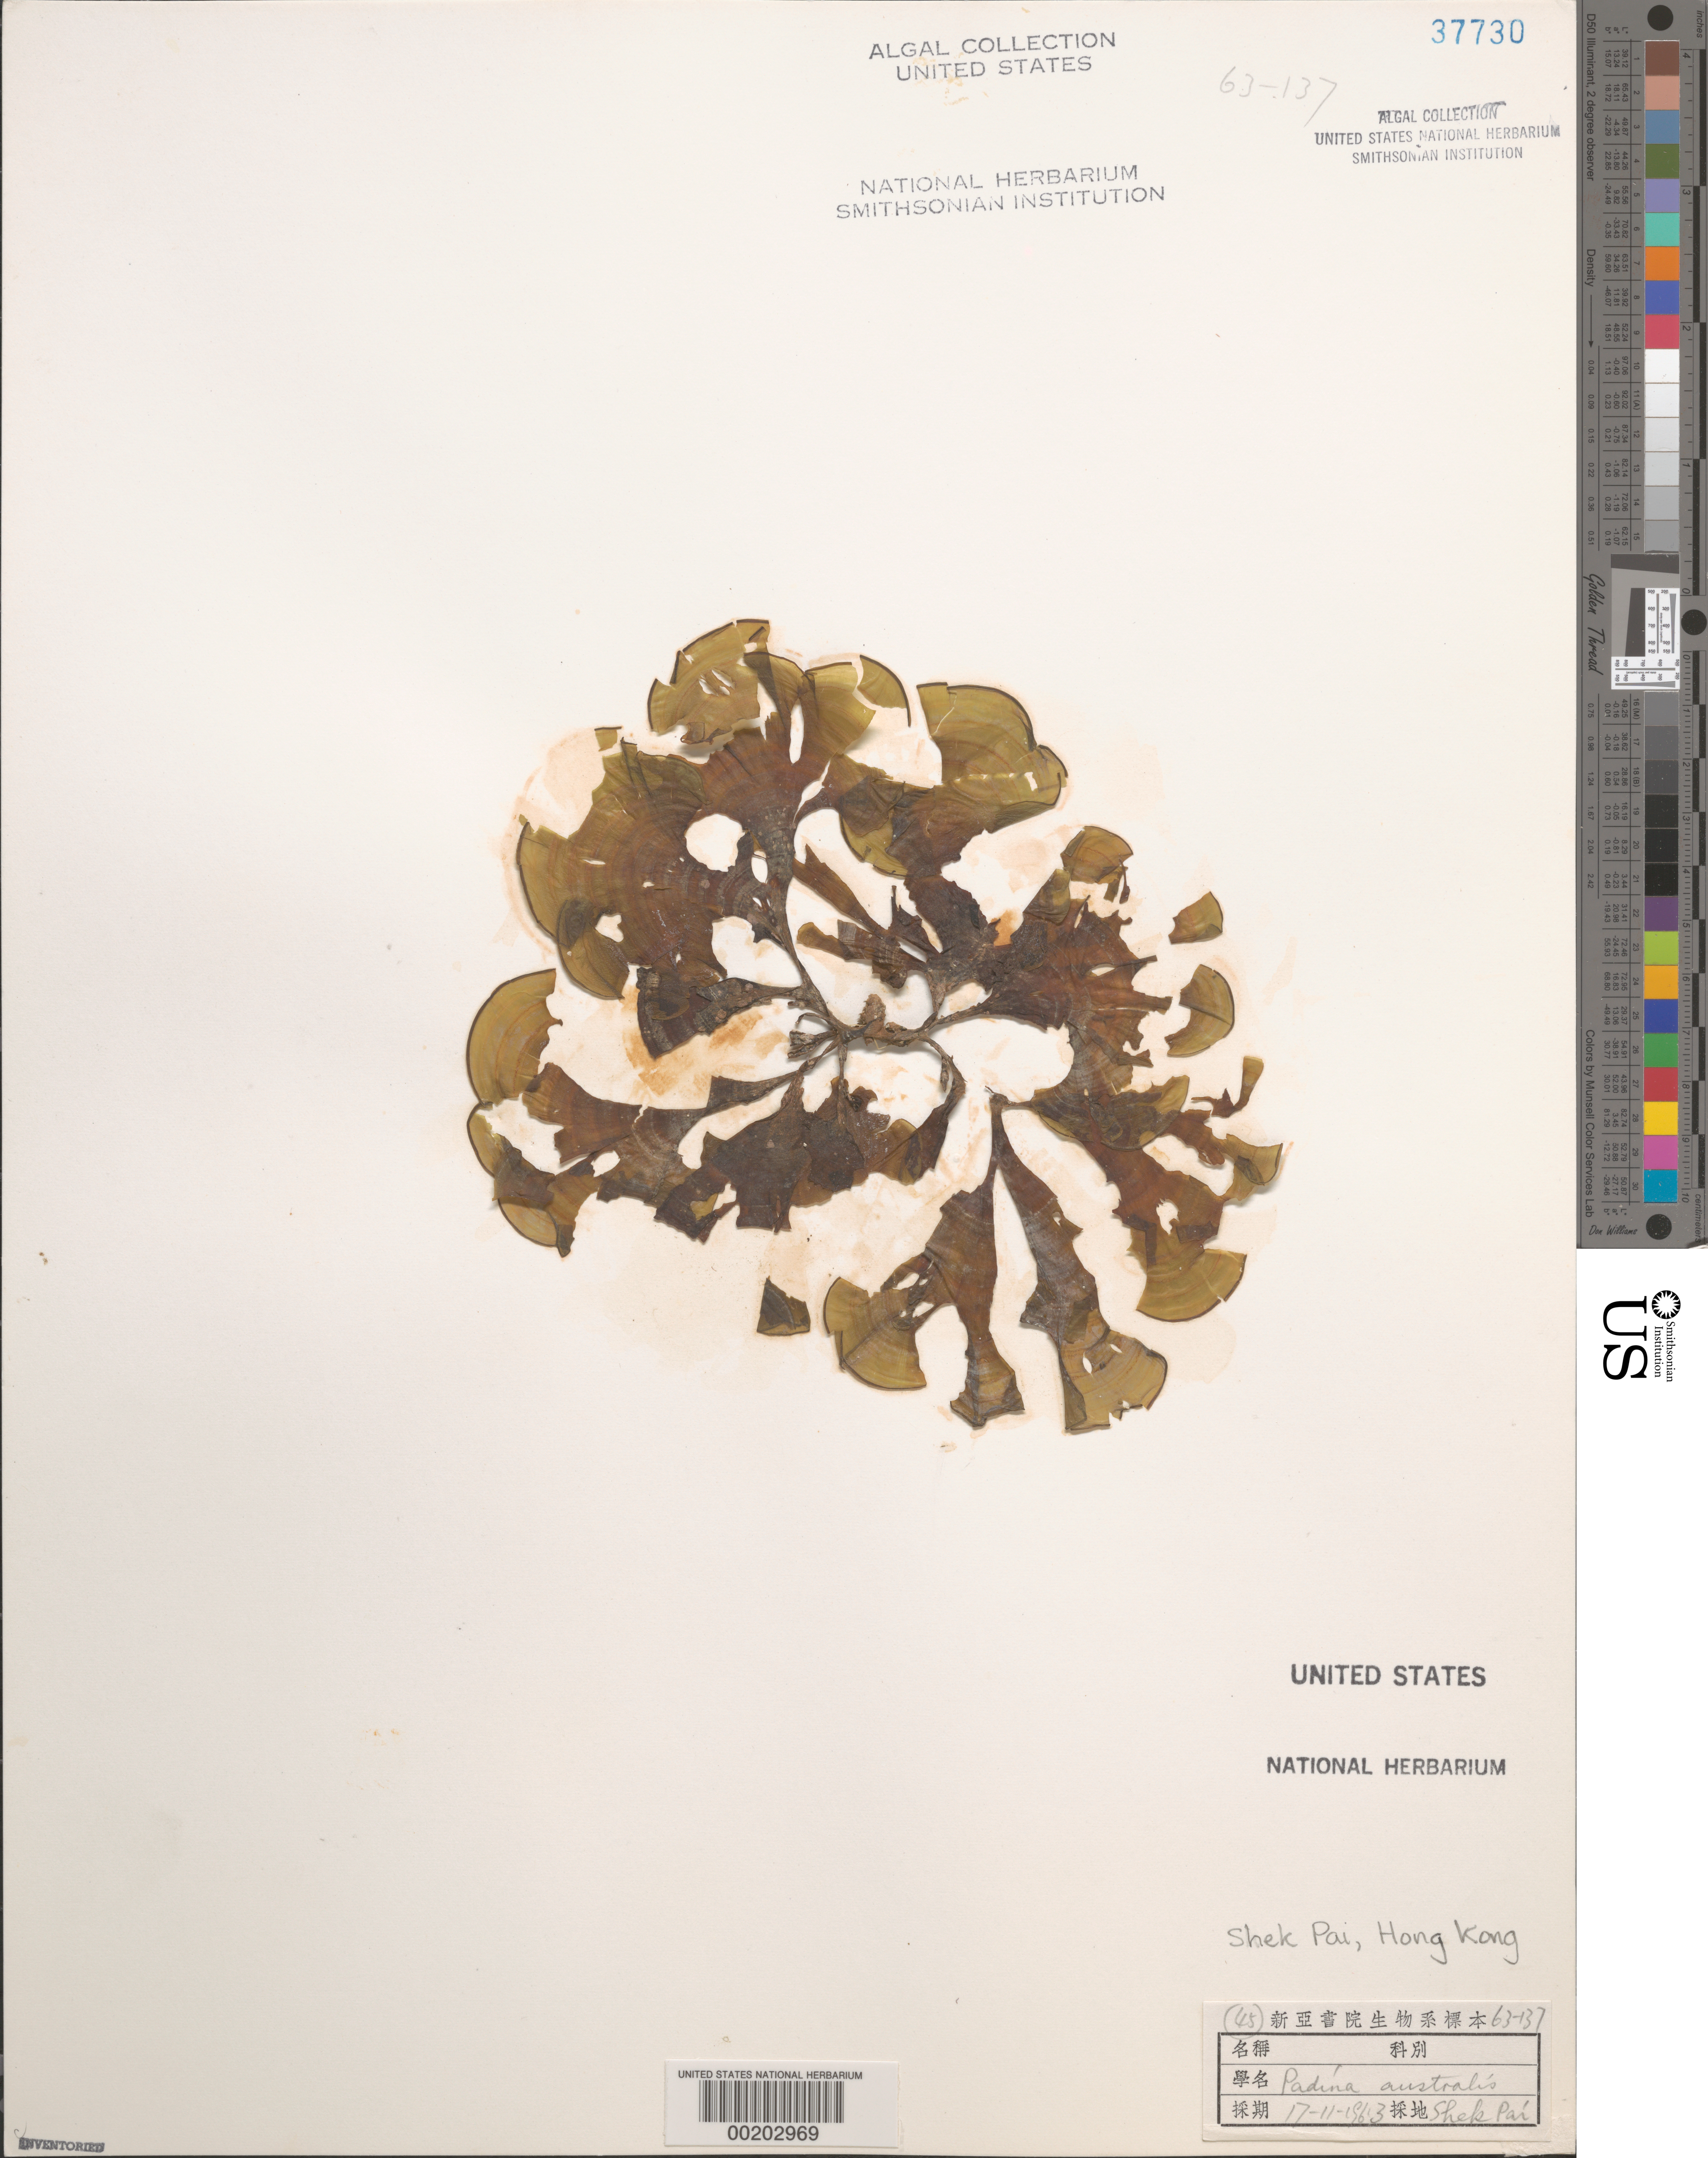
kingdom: Chromista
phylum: Ochrophyta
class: Phaeophyceae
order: Dictyotales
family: Dictyotaceae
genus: Padina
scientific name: Padina australis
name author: Hauck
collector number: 63-137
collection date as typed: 17 Nov 1963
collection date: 1963-11-17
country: China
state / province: Hong Kong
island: Hong Kong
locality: Shek Pai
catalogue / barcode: US 37730